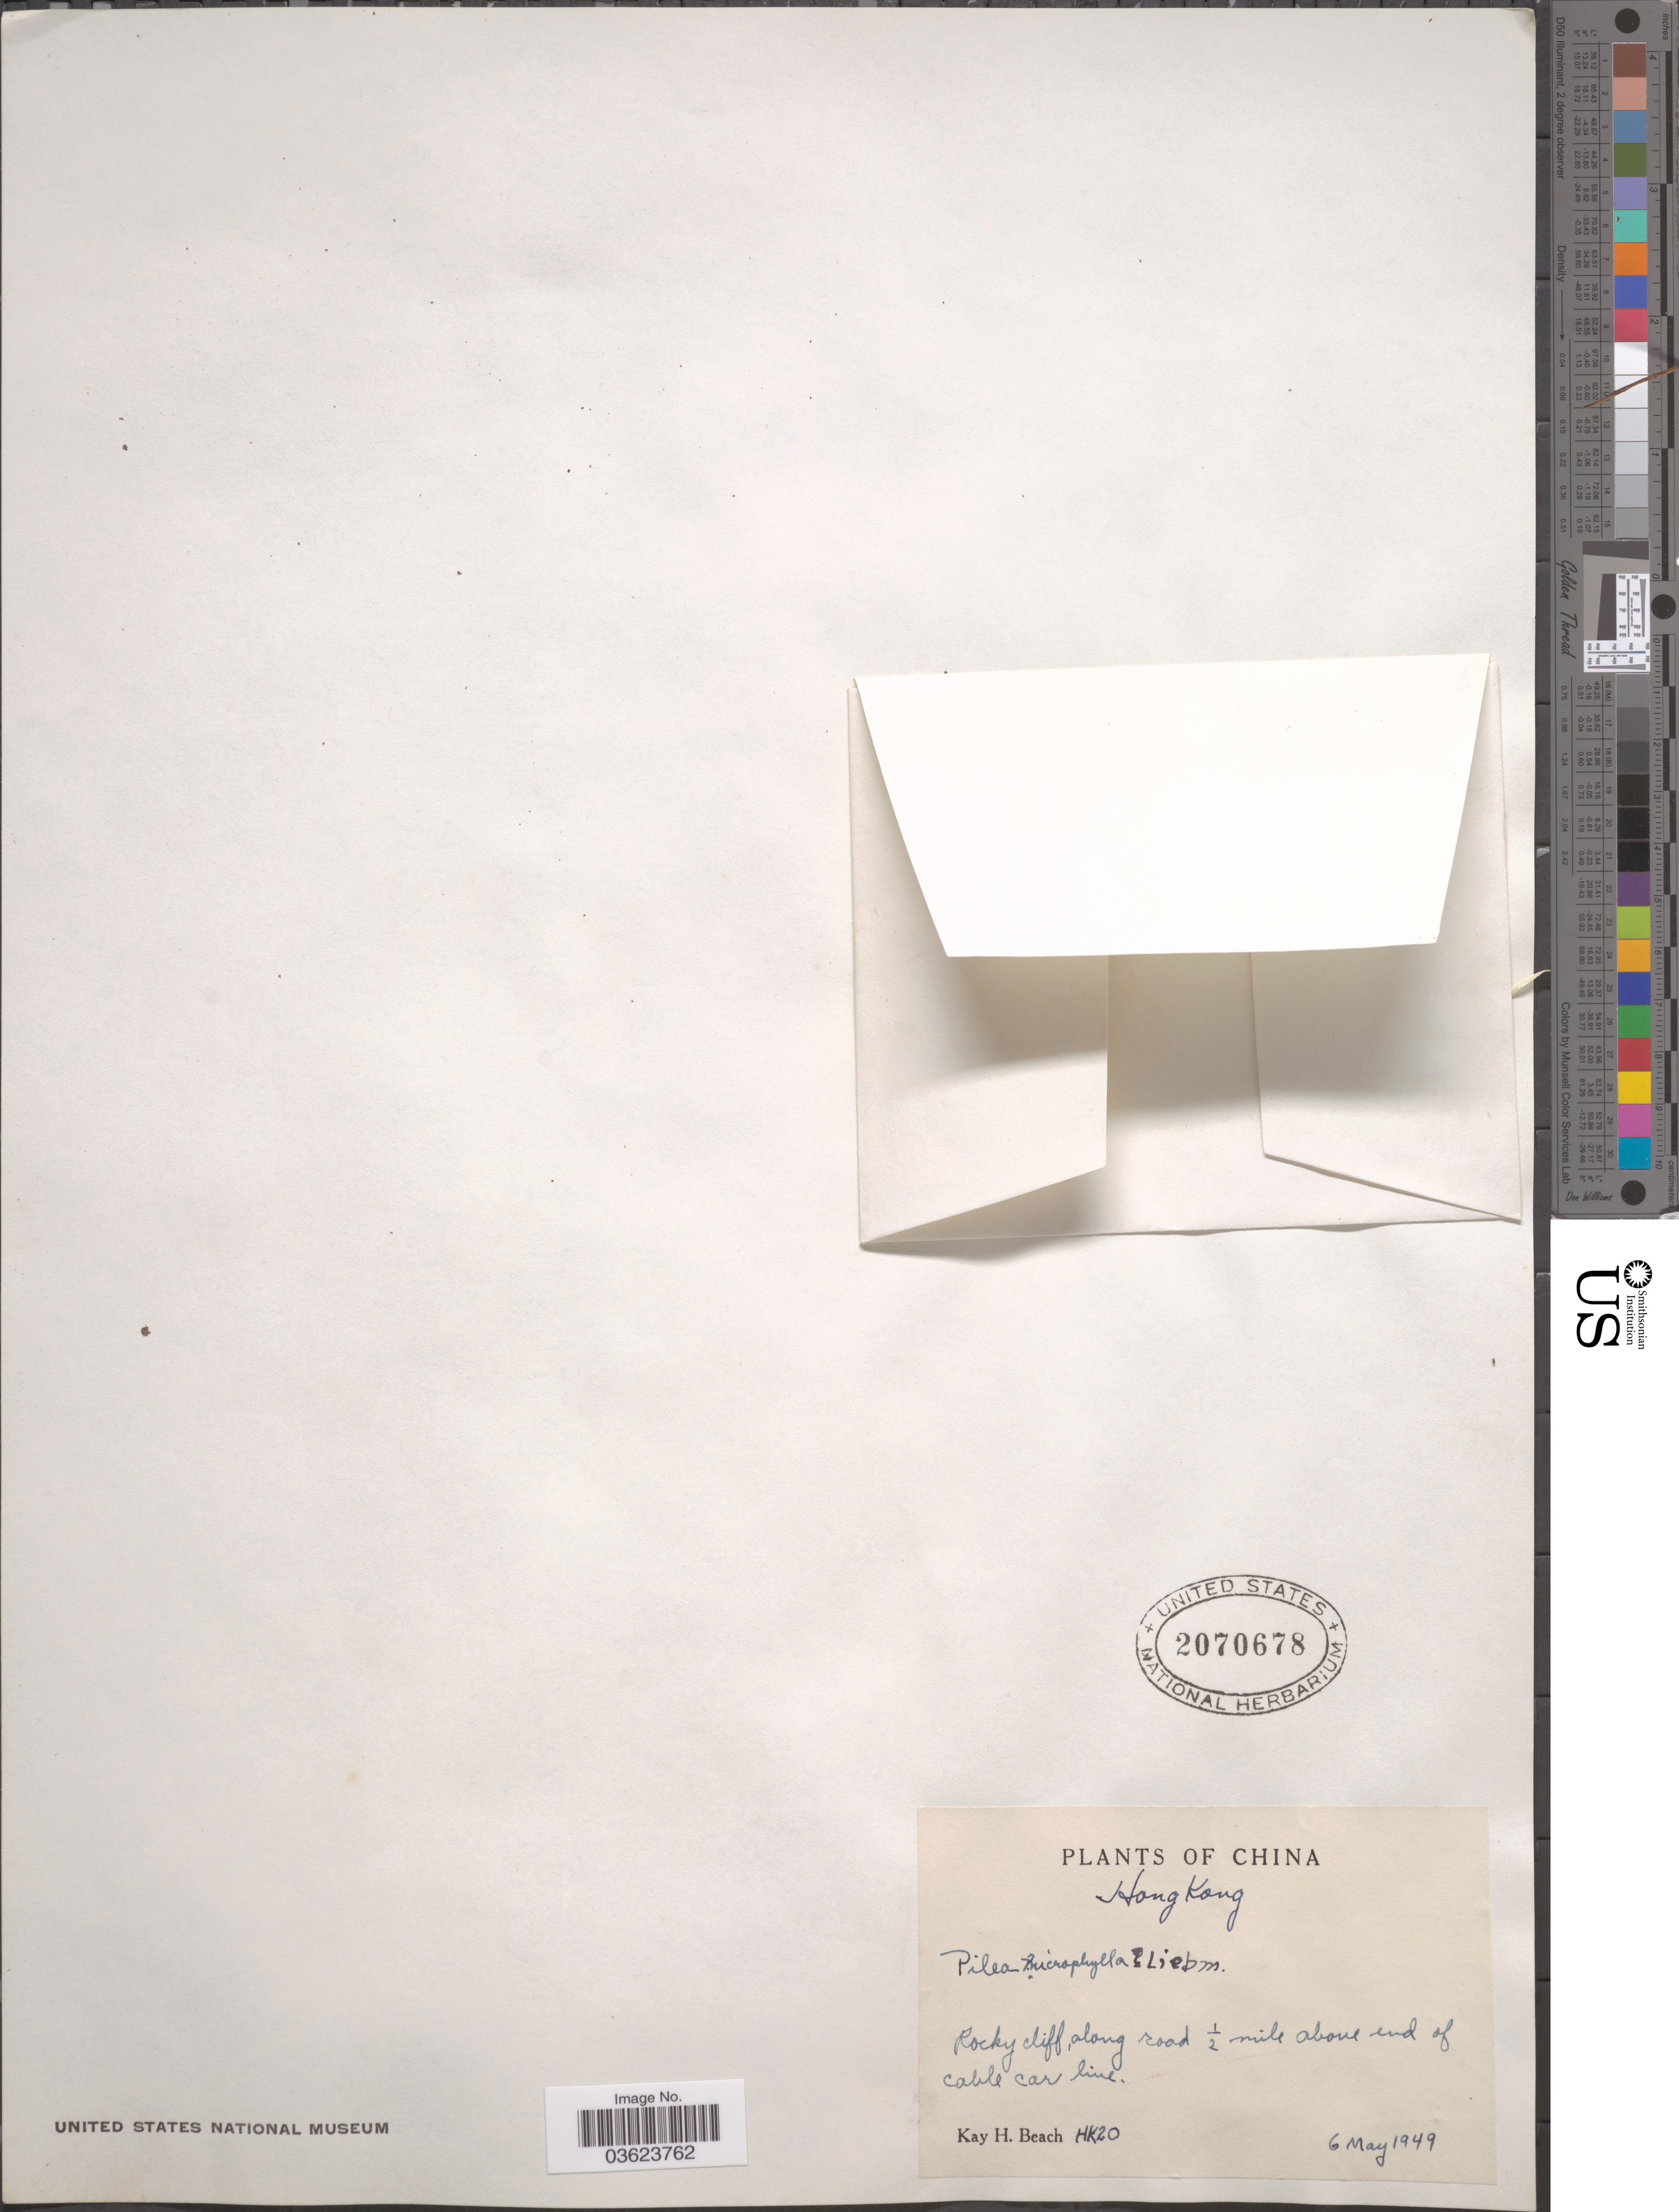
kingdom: Plantae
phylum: Tracheophyta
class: Magnoliopsida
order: Rosales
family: Urticaceae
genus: Pilea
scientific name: Pilea microphylla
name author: (L.) Liebm.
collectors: K. H. Beach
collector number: HK20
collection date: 1949-05-06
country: China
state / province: Hong Kong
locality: Rocky cliff, along road ½ mile above end of cable car line.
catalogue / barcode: US 2070678